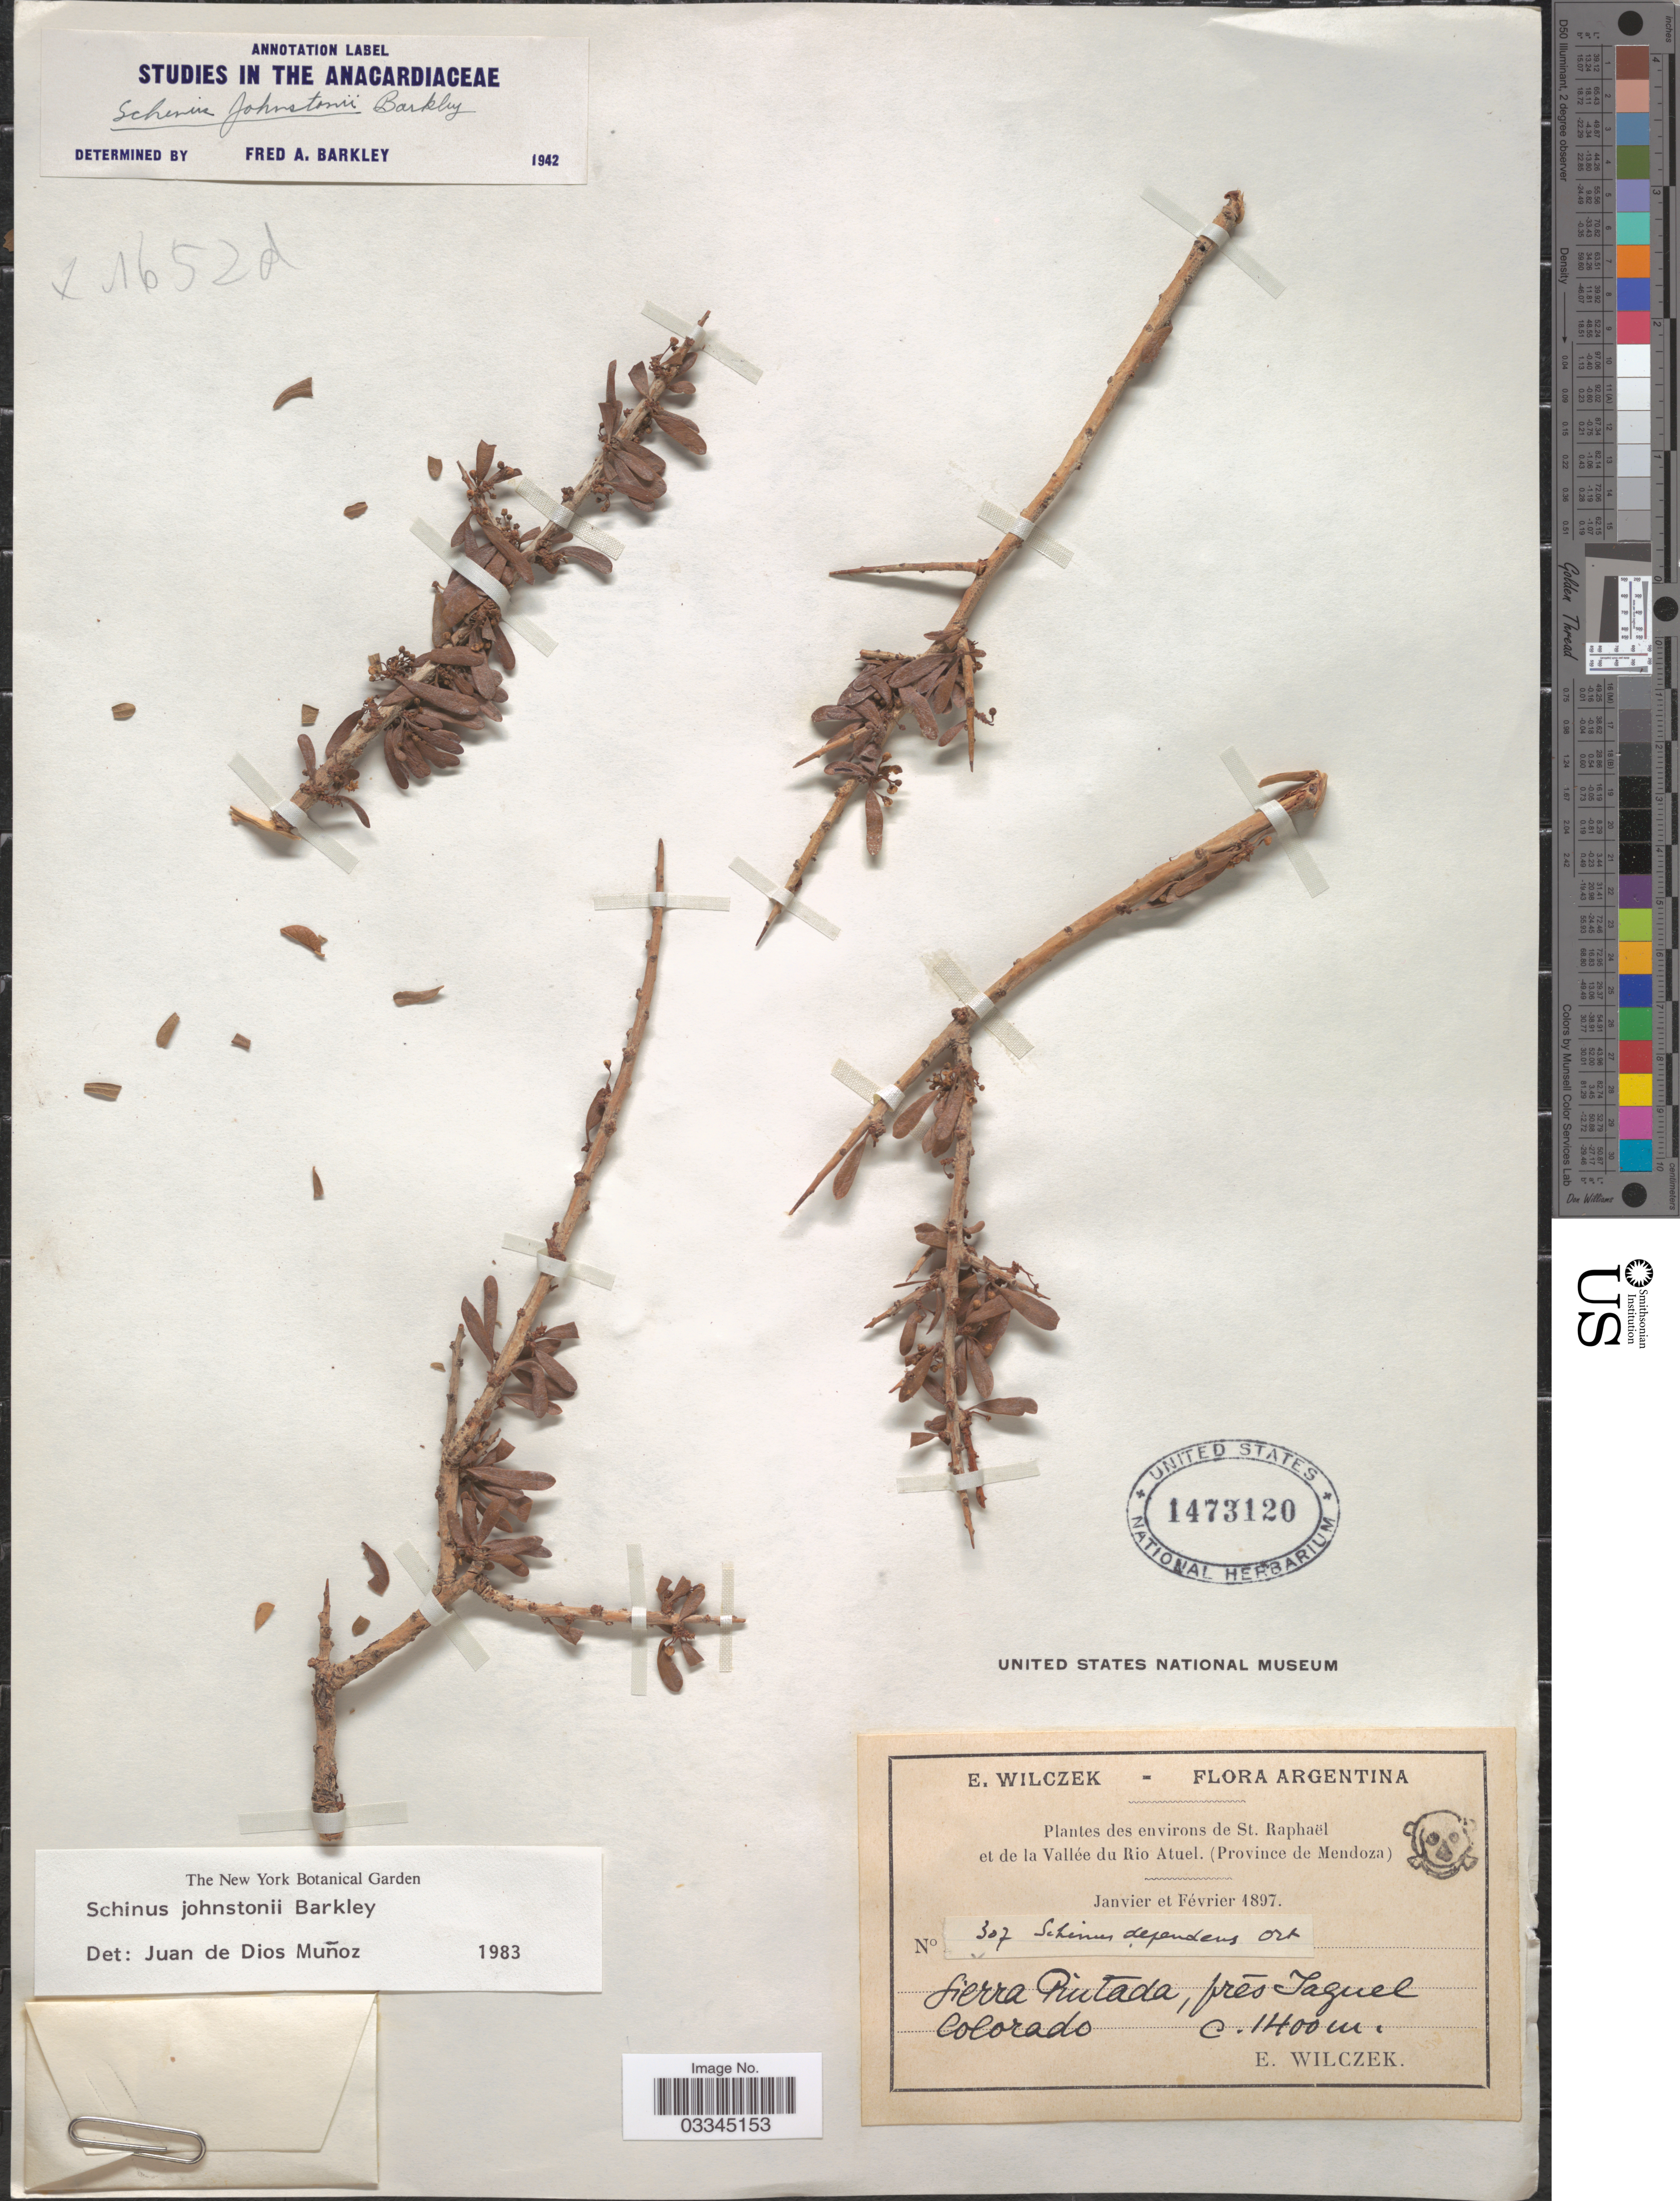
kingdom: Plantae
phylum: Tracheophyta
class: Magnoliopsida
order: Sapindales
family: Anacardiaceae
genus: Schinus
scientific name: Schinus johnstonii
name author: F.A. Barkley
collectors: E. Wilczek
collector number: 307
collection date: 1897-01/1897-02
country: Argentina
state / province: Mendoza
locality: Environs de St. Raphaël et de la Vallée du Rio Atuel, Sierra Pintada, près Jaquel Colorado.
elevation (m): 1400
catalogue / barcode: US 1473120